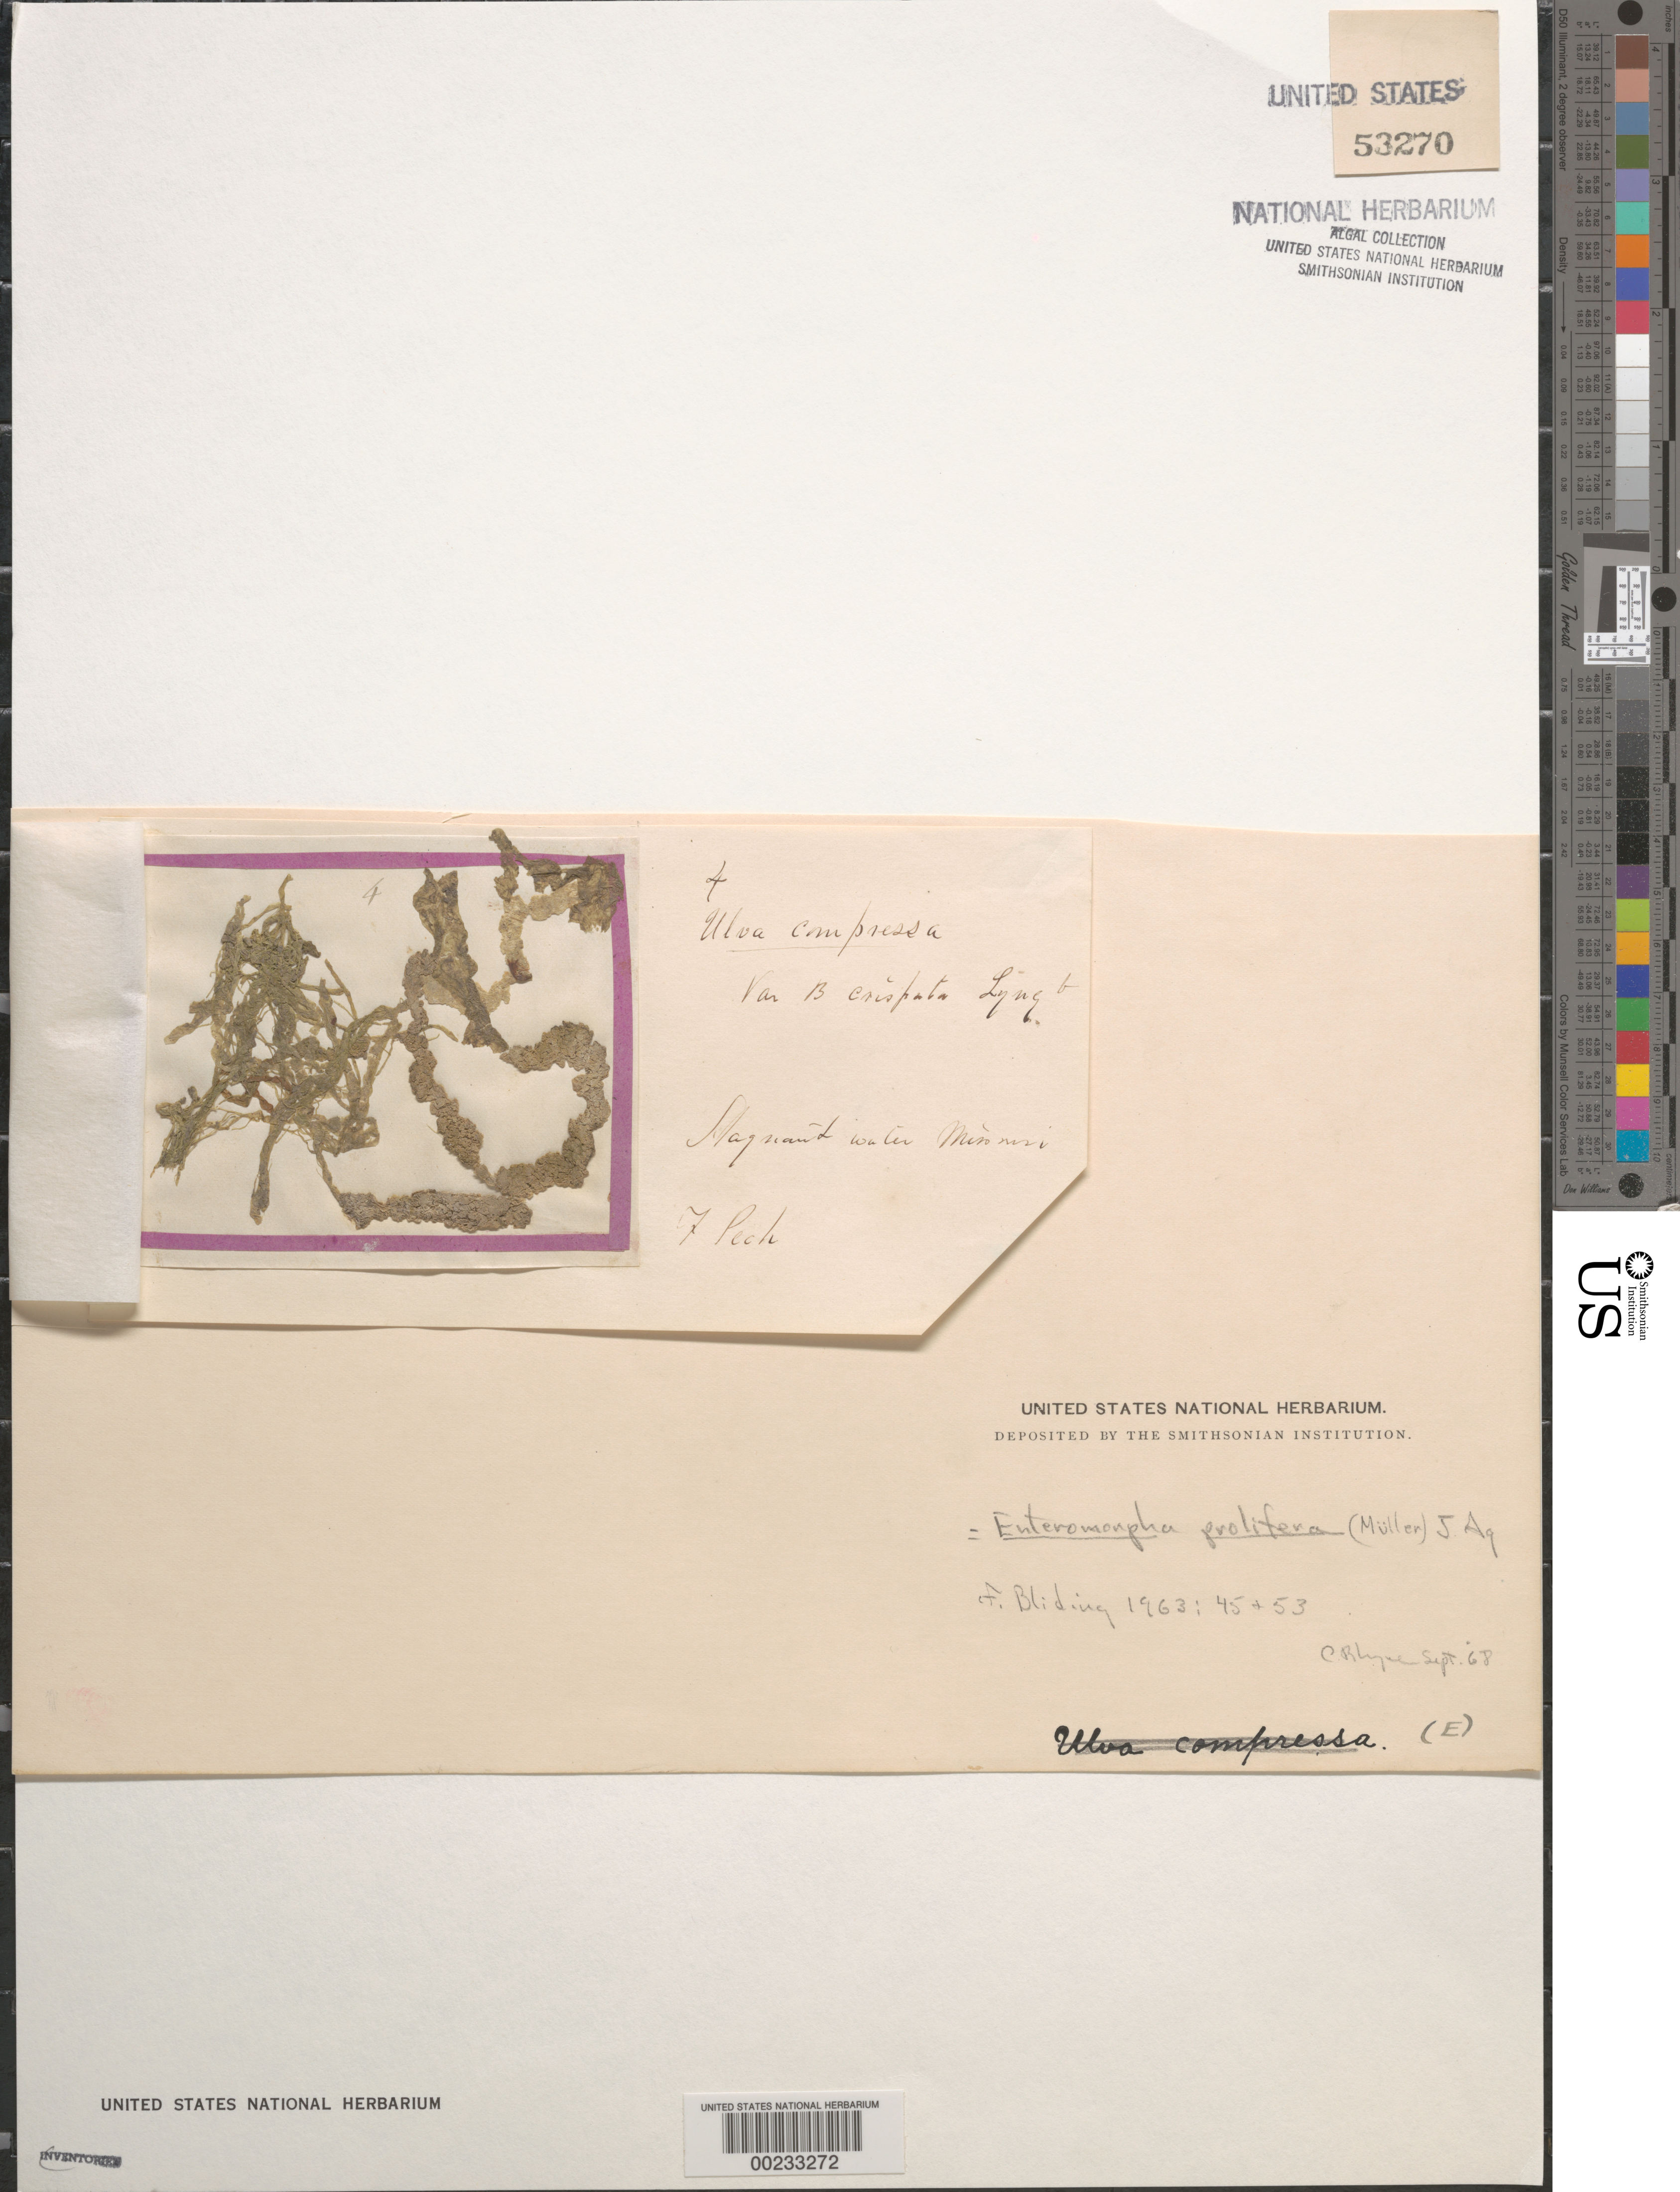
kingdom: Plantae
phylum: Chlorophyta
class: Ulvophyceae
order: Ulvales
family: Ulvaceae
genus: Ulva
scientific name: Ulva prolifera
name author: O.F. Müller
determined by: Algae name updating Project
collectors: F. Peck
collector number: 4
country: United States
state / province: Missouri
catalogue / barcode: US 53270